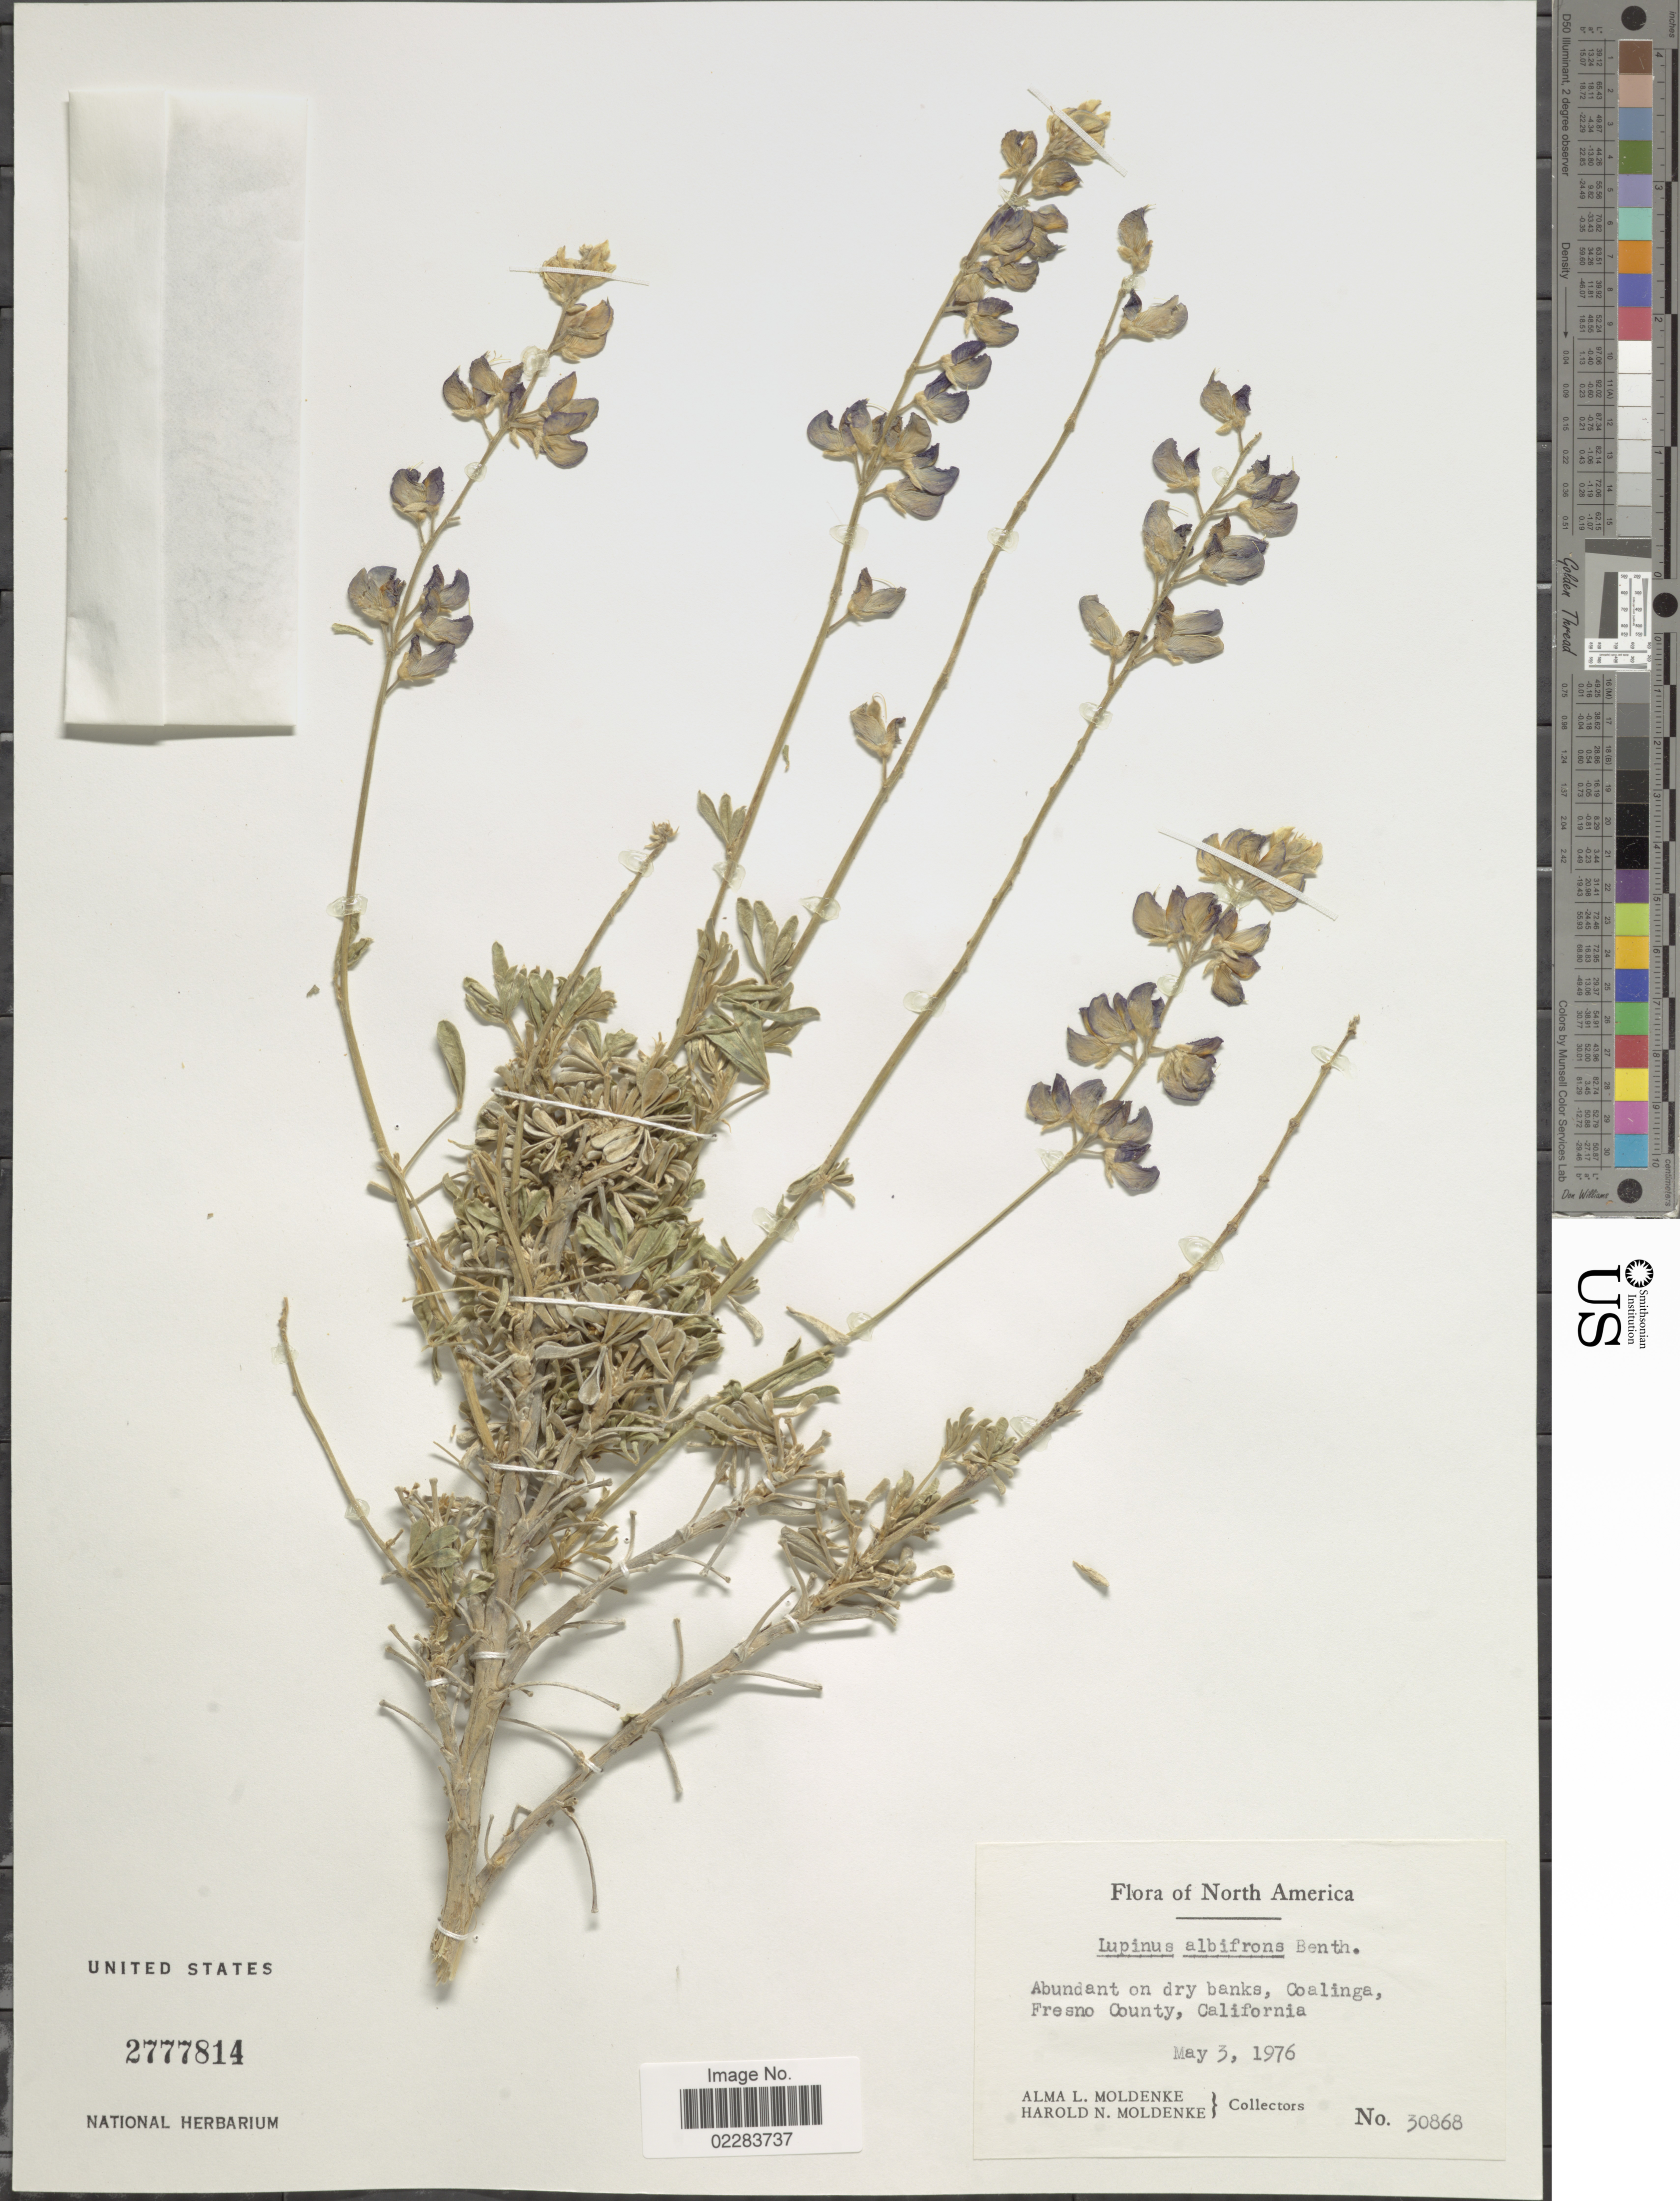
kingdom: Plantae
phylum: Tracheophyta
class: Magnoliopsida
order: Fabales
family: Fabaceae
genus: Lupinus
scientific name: Lupinus albifrons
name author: Benth.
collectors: A. L. Moldenke & H. N. Moldenke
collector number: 30868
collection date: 1976-05-03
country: United States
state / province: California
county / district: Fresno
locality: Abundant on dry banks, Coalinga, Fresno County.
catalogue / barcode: US 2777814